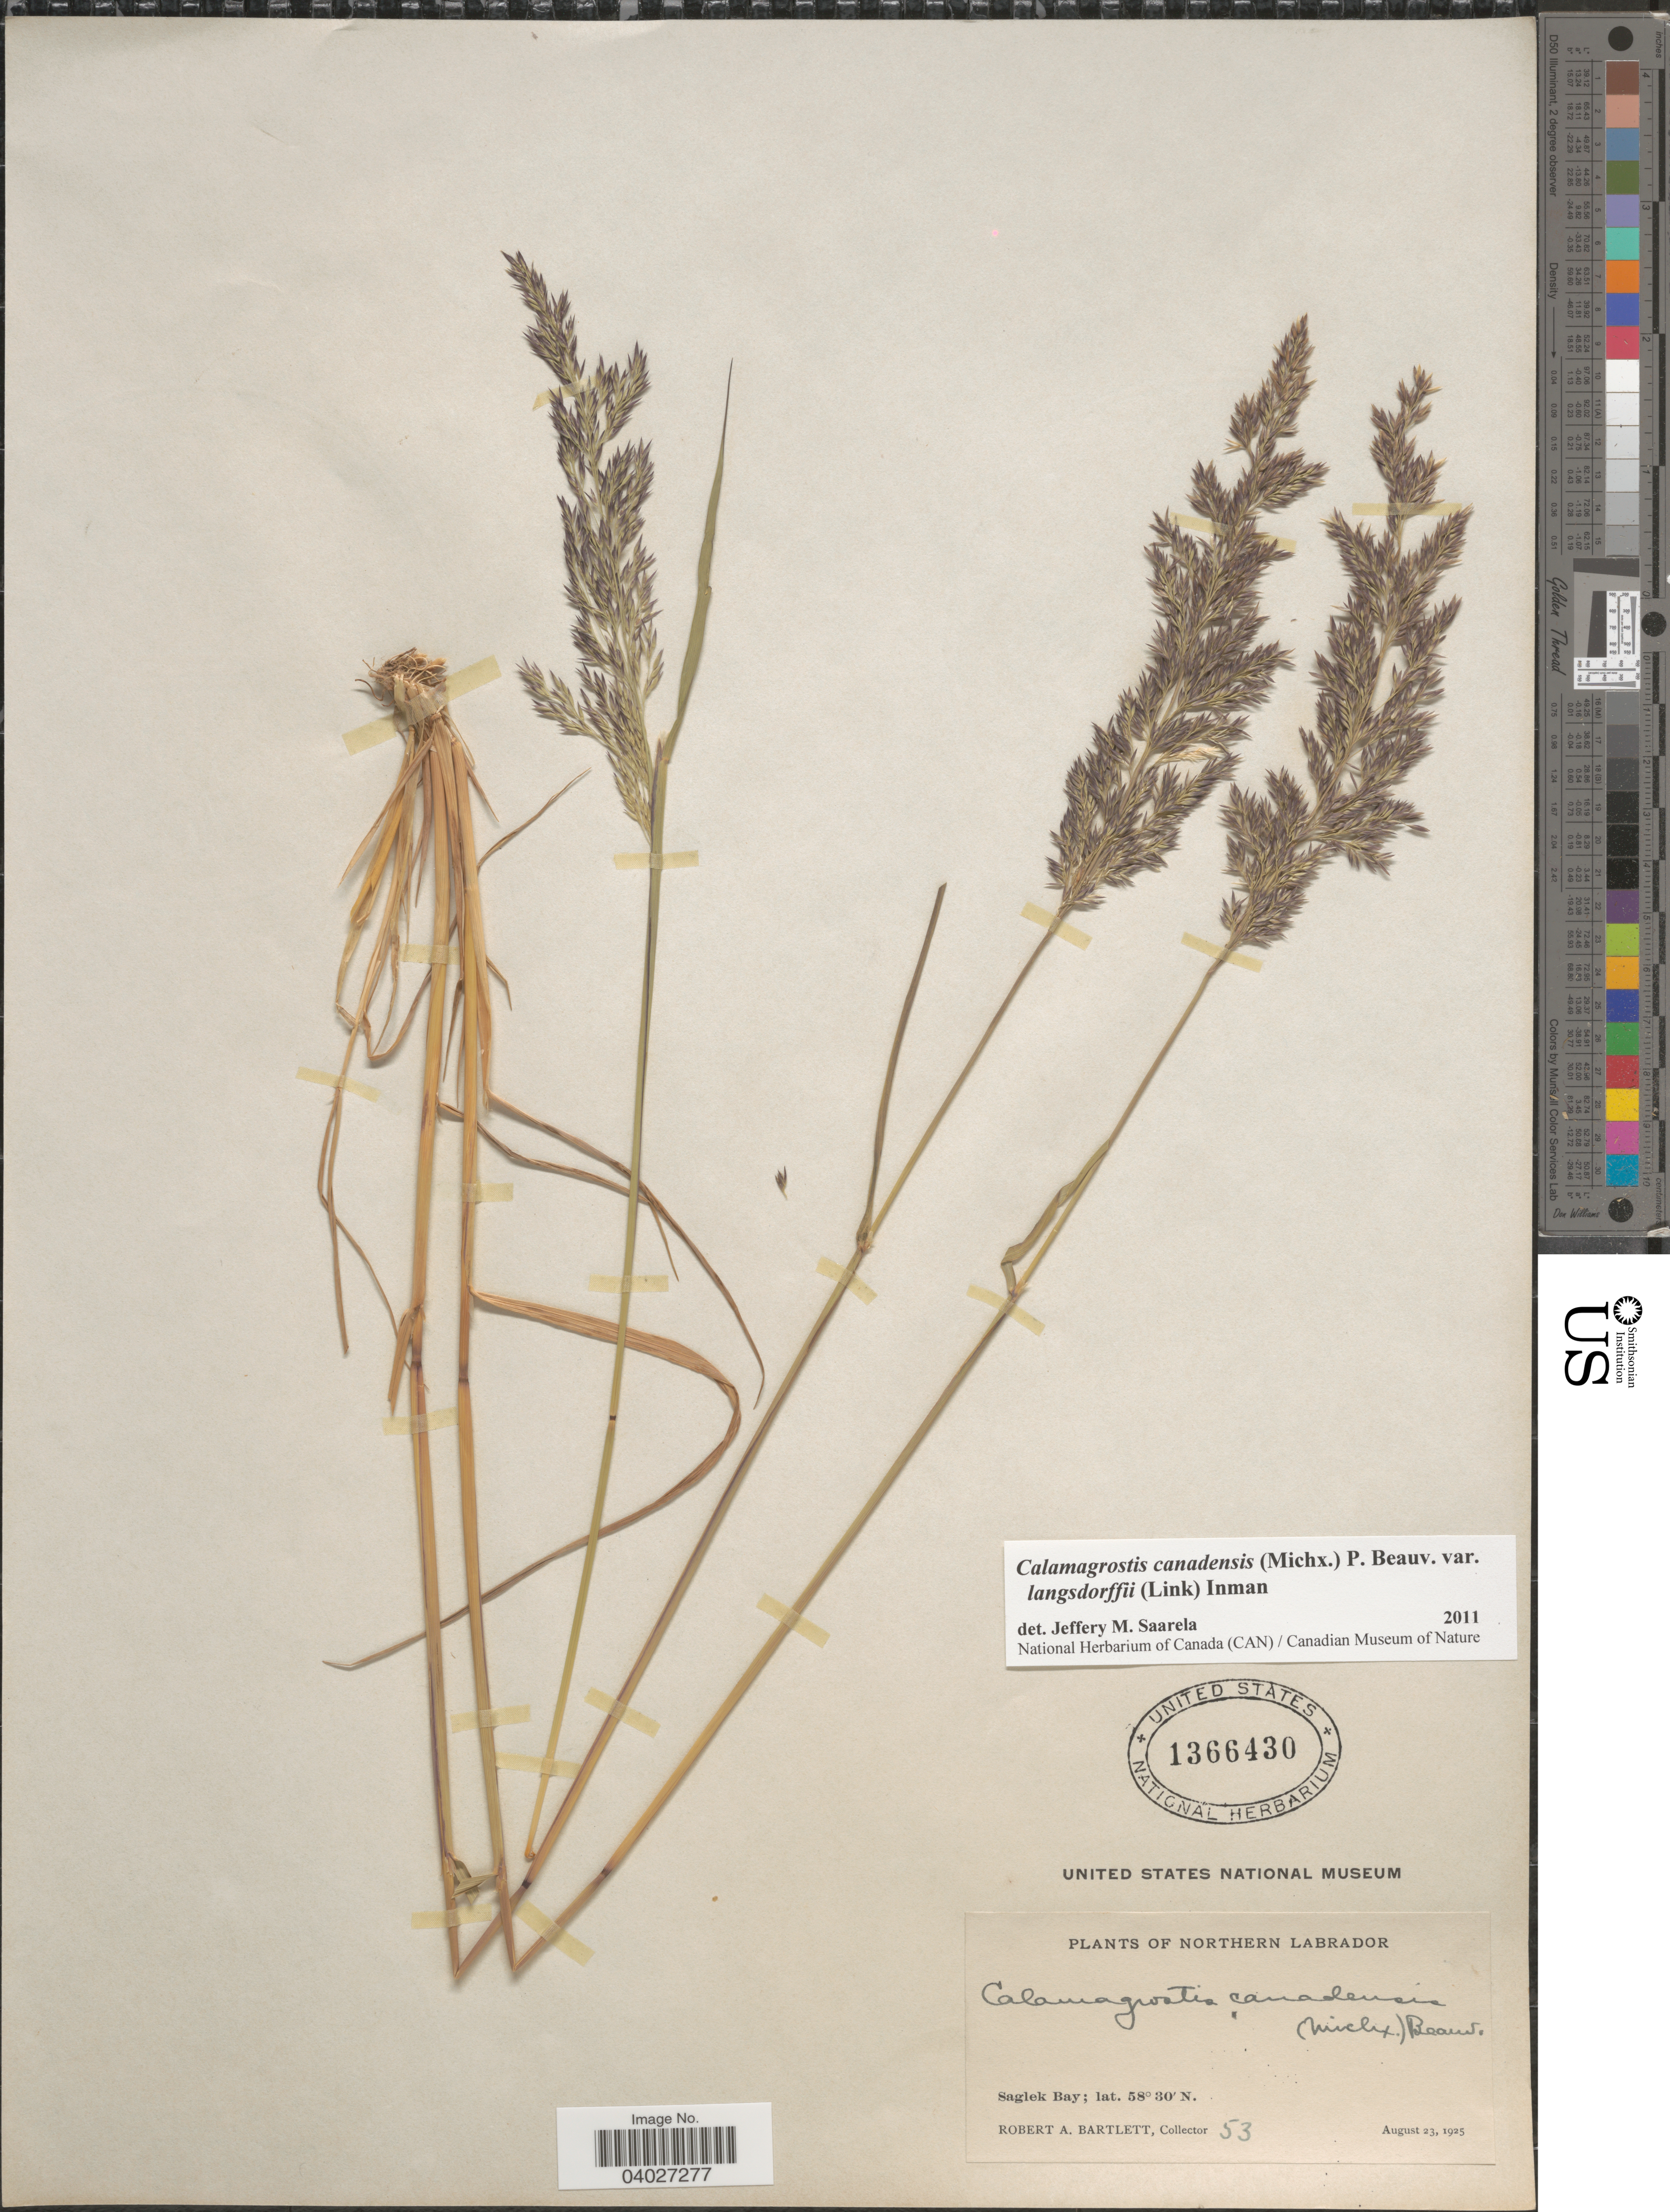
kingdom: Plantae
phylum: Tracheophyta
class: Liliopsida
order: Poales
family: Poaceae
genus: Calamagrostis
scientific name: Calamagrostis canadensis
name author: (Michx.) P. Beauv.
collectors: R. A. Bartlett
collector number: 53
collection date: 1925-08-23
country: Canada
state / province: Newfoundland and Labrador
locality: Northern Labrador. Saglek Bay.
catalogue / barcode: US 1366430